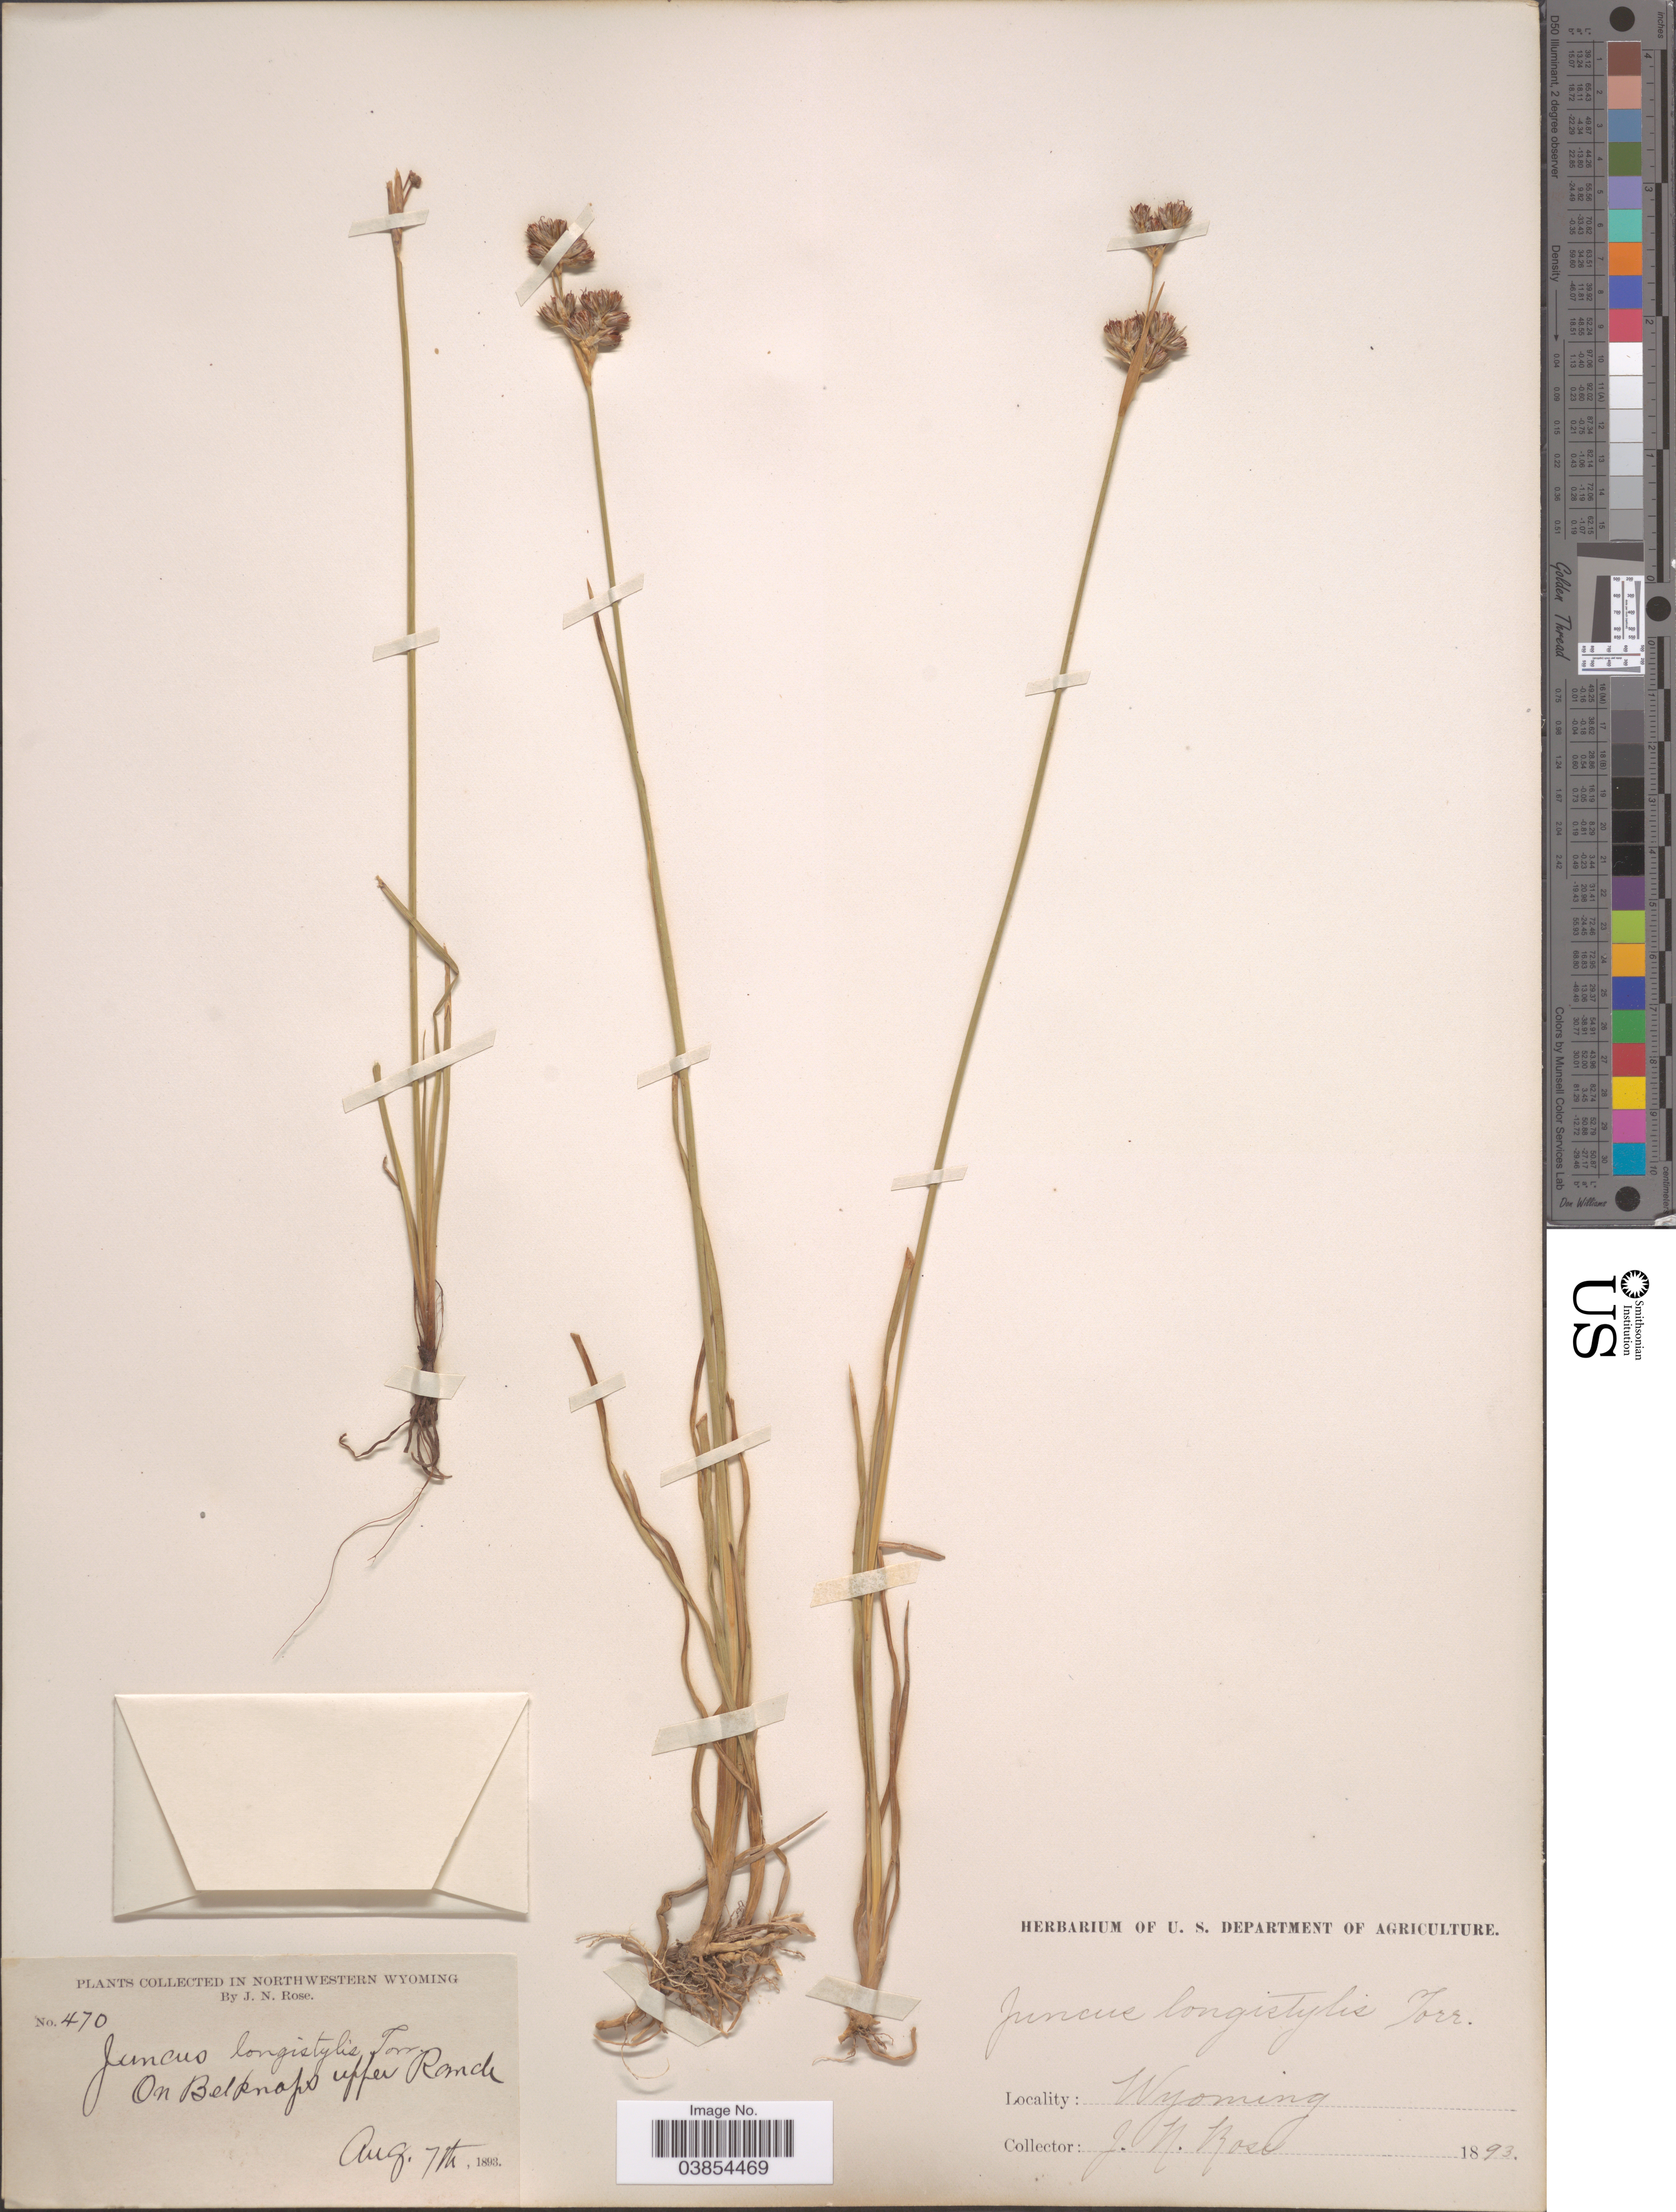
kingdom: Plantae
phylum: Tracheophyta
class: Liliopsida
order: Poales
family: Juncaceae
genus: Juncus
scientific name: Juncus longistylis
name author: Torr.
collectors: J. N. Rose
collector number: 470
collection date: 1893-08-07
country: United States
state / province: Wyoming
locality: Northwestern Wyoming. On Belknaps upper Ranch.